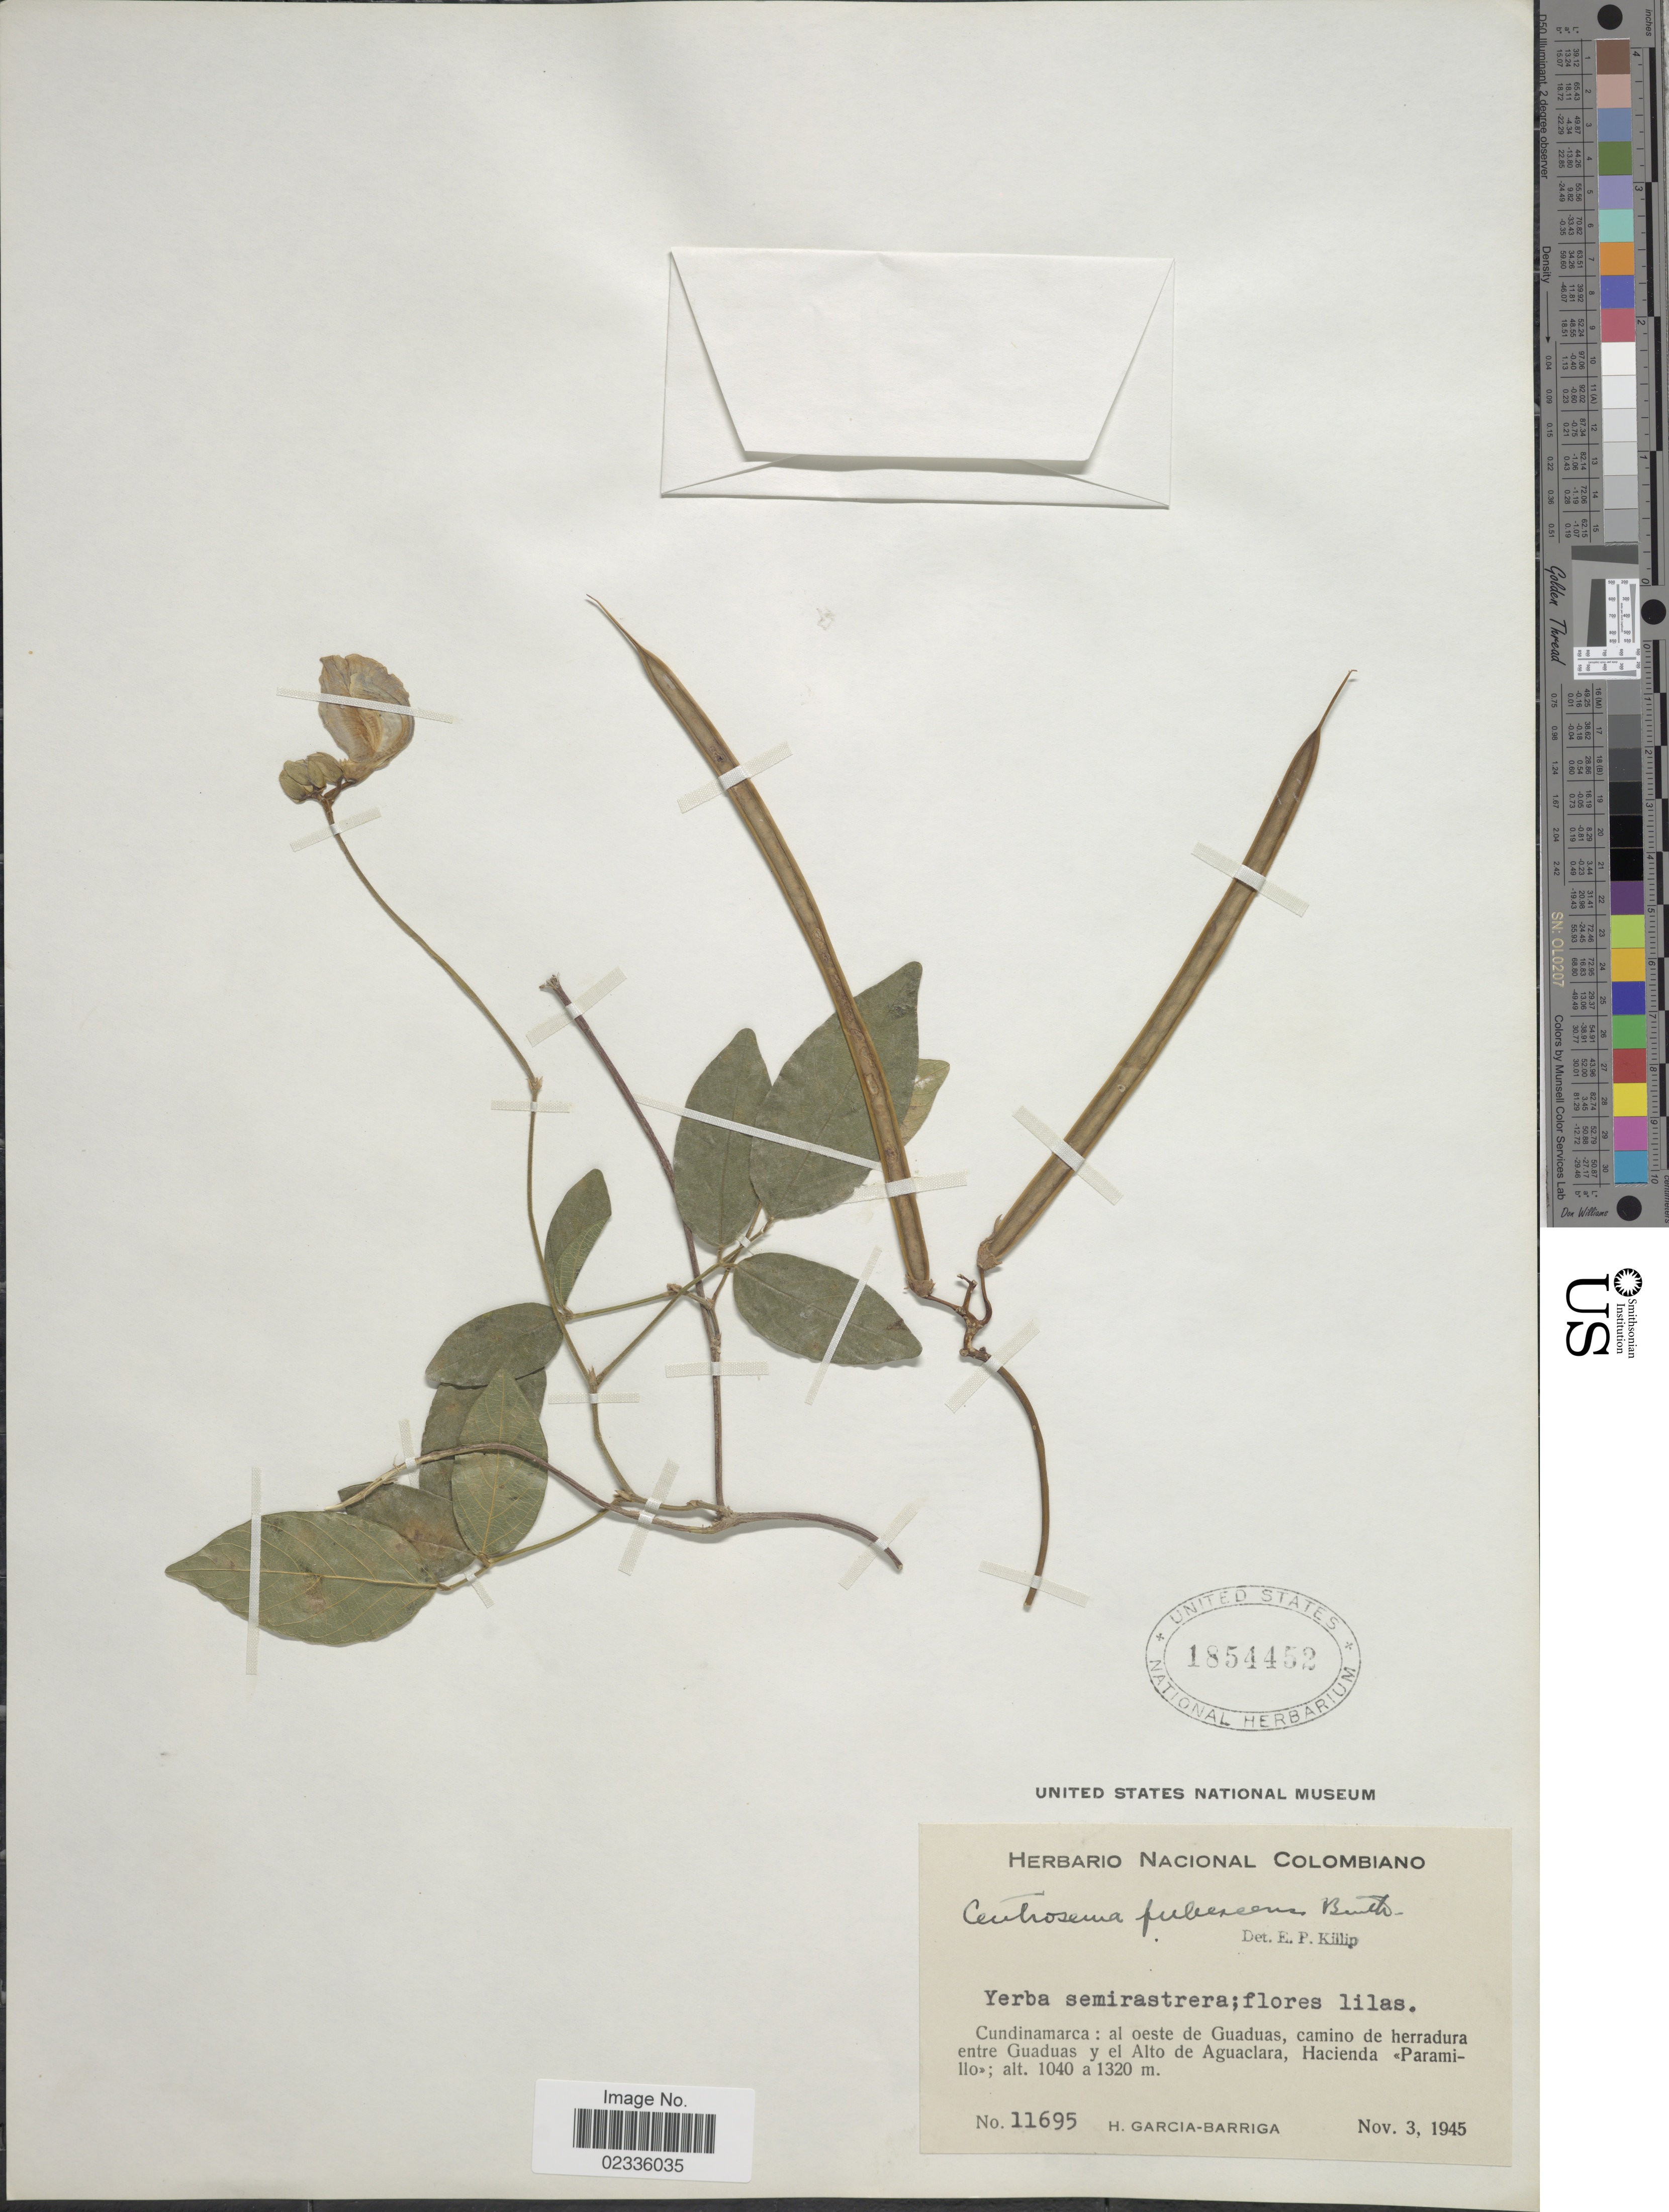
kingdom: Plantae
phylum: Tracheophyta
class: Magnoliopsida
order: Fabales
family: Fabaceae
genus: Centrosema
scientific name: Centrosema pubescens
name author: Benth.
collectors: H. García Barriga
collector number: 11695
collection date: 1945-11-03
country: Colombia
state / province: Cundinamarca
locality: Al oeste de Guaduas, camino de herradura entre Guaduas y el Alto de Aguaclara, Hacienda <<Paramillo>>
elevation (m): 1040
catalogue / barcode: US 1854452